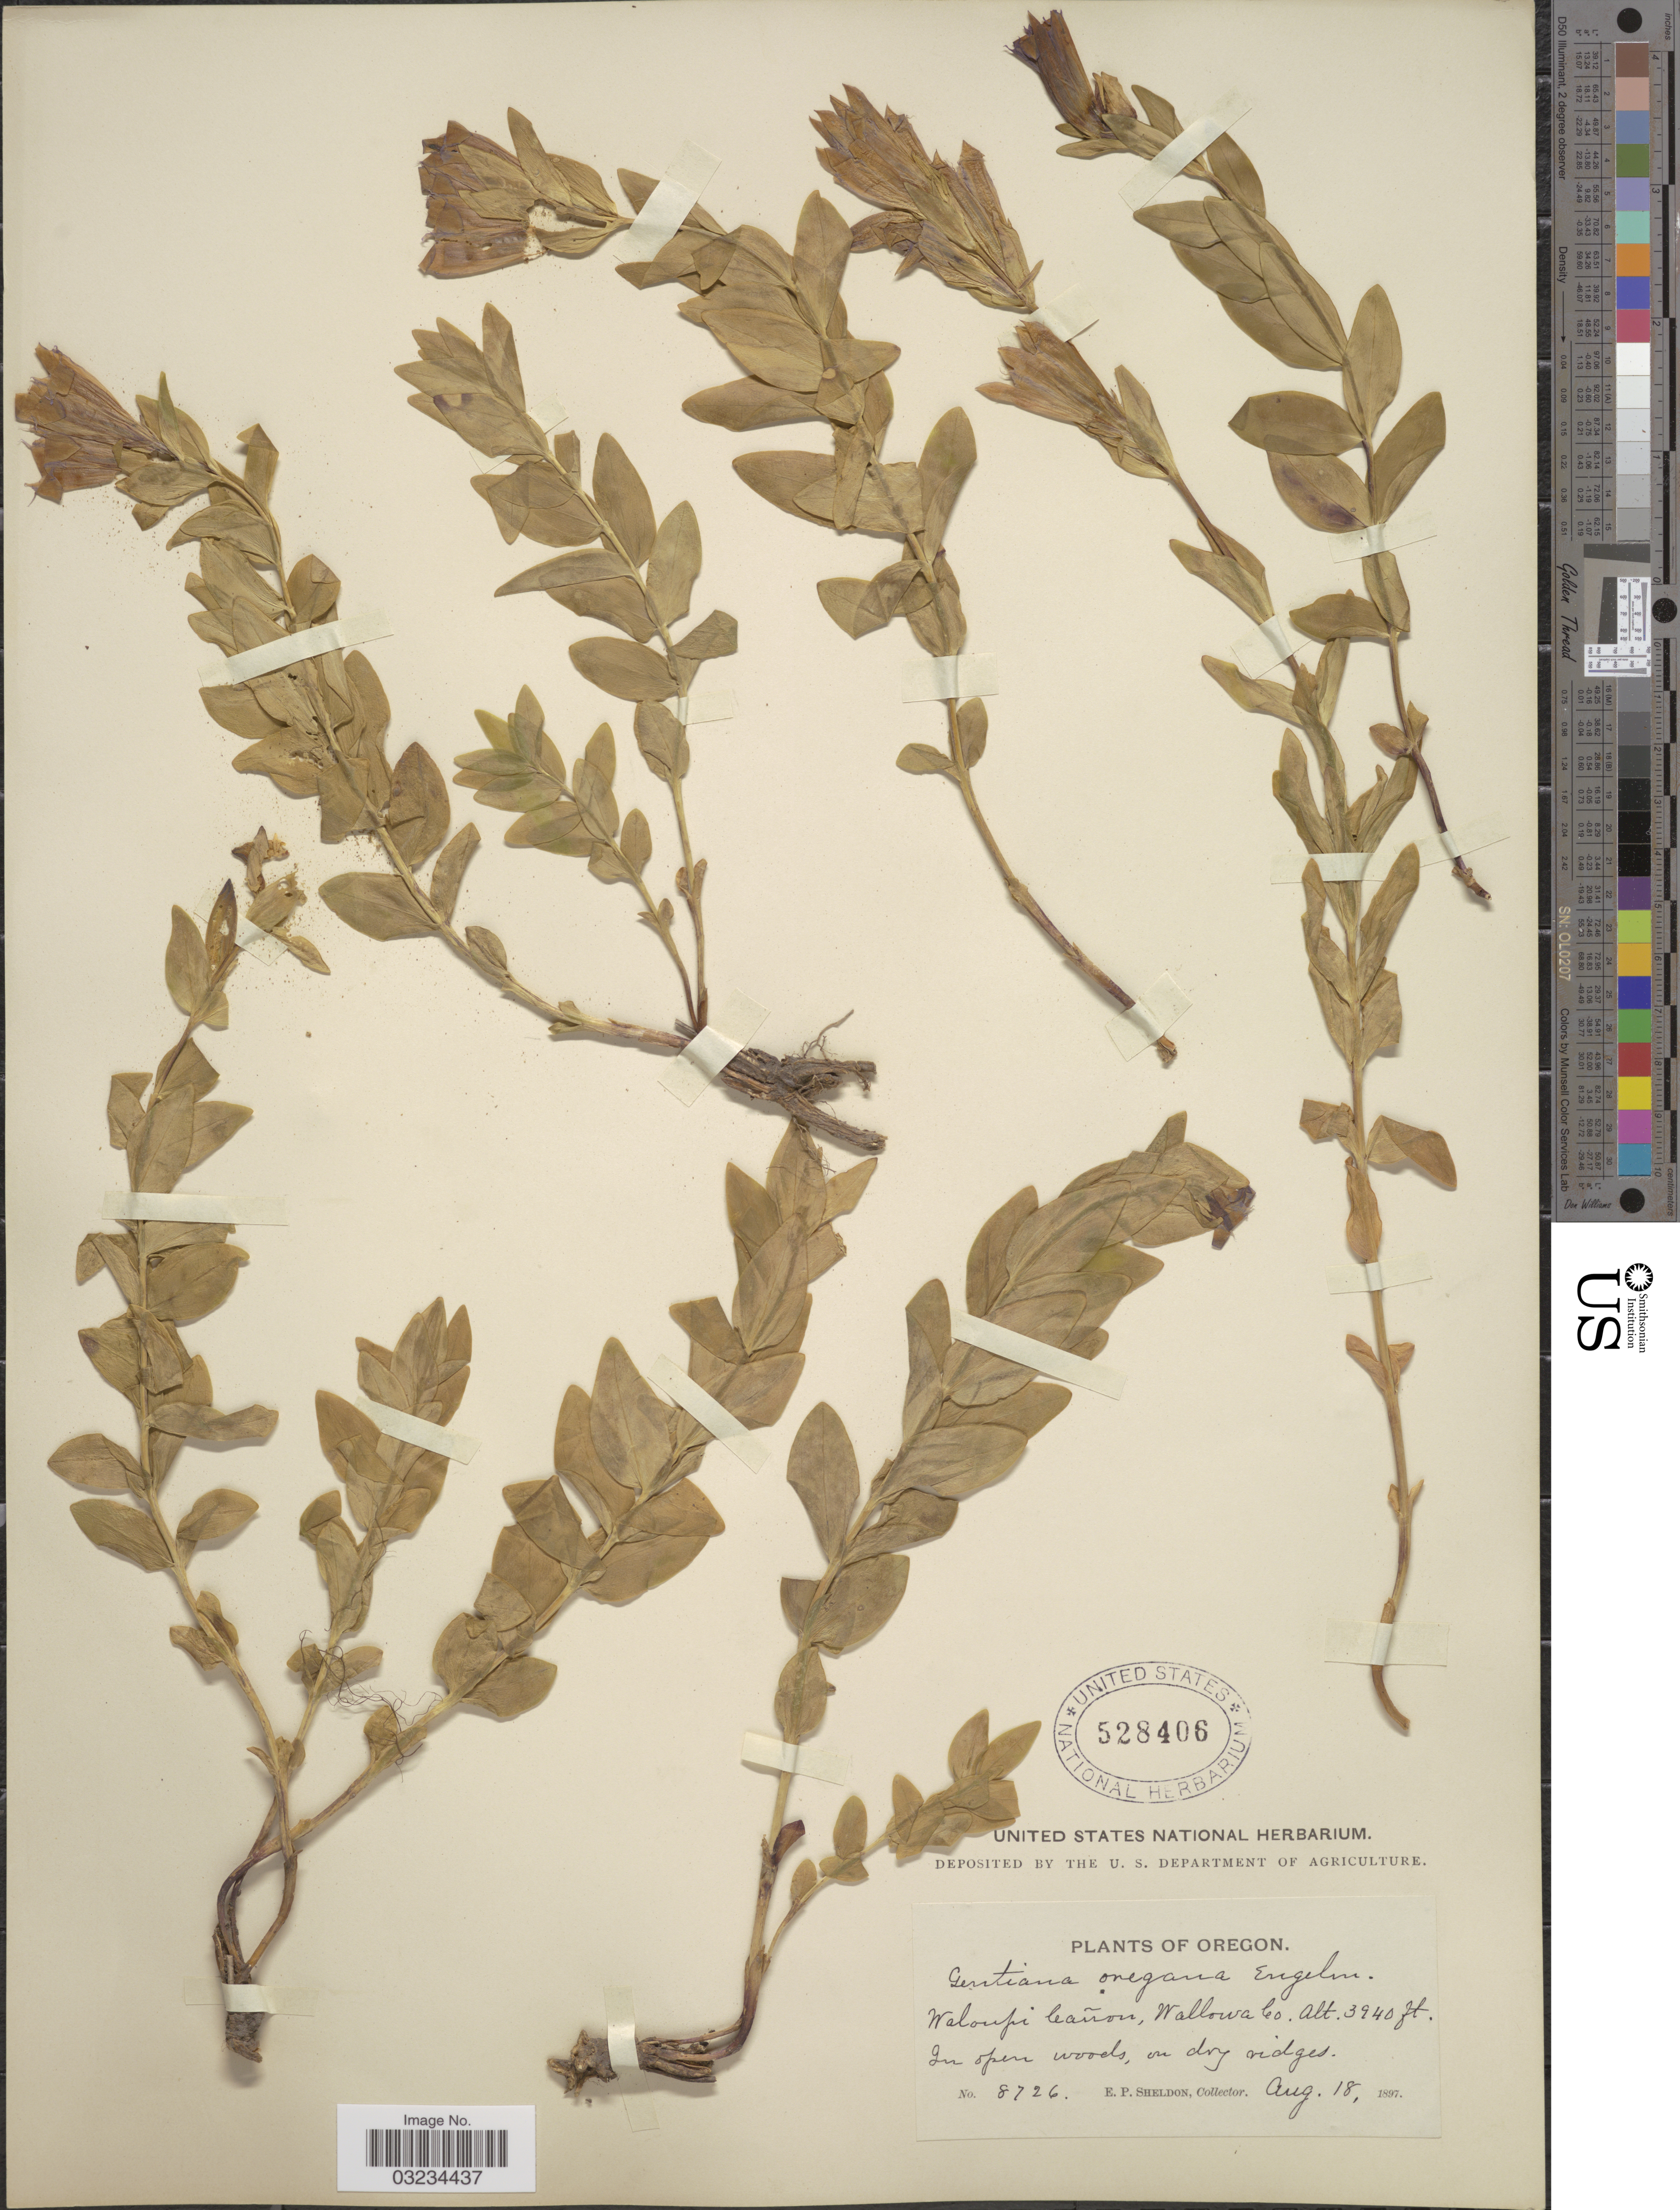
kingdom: Plantae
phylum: Tracheophyta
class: Magnoliopsida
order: Gentianales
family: Gentianaceae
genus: Gentiana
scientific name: Gentiana oregana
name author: Engelm. ex A. Gray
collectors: E. P. Sheldon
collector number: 8726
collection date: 1897-08-18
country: United States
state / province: Oregon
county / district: Wallowa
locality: Waloupi Cañon, Wallowa Co.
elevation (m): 1201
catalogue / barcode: US 528406